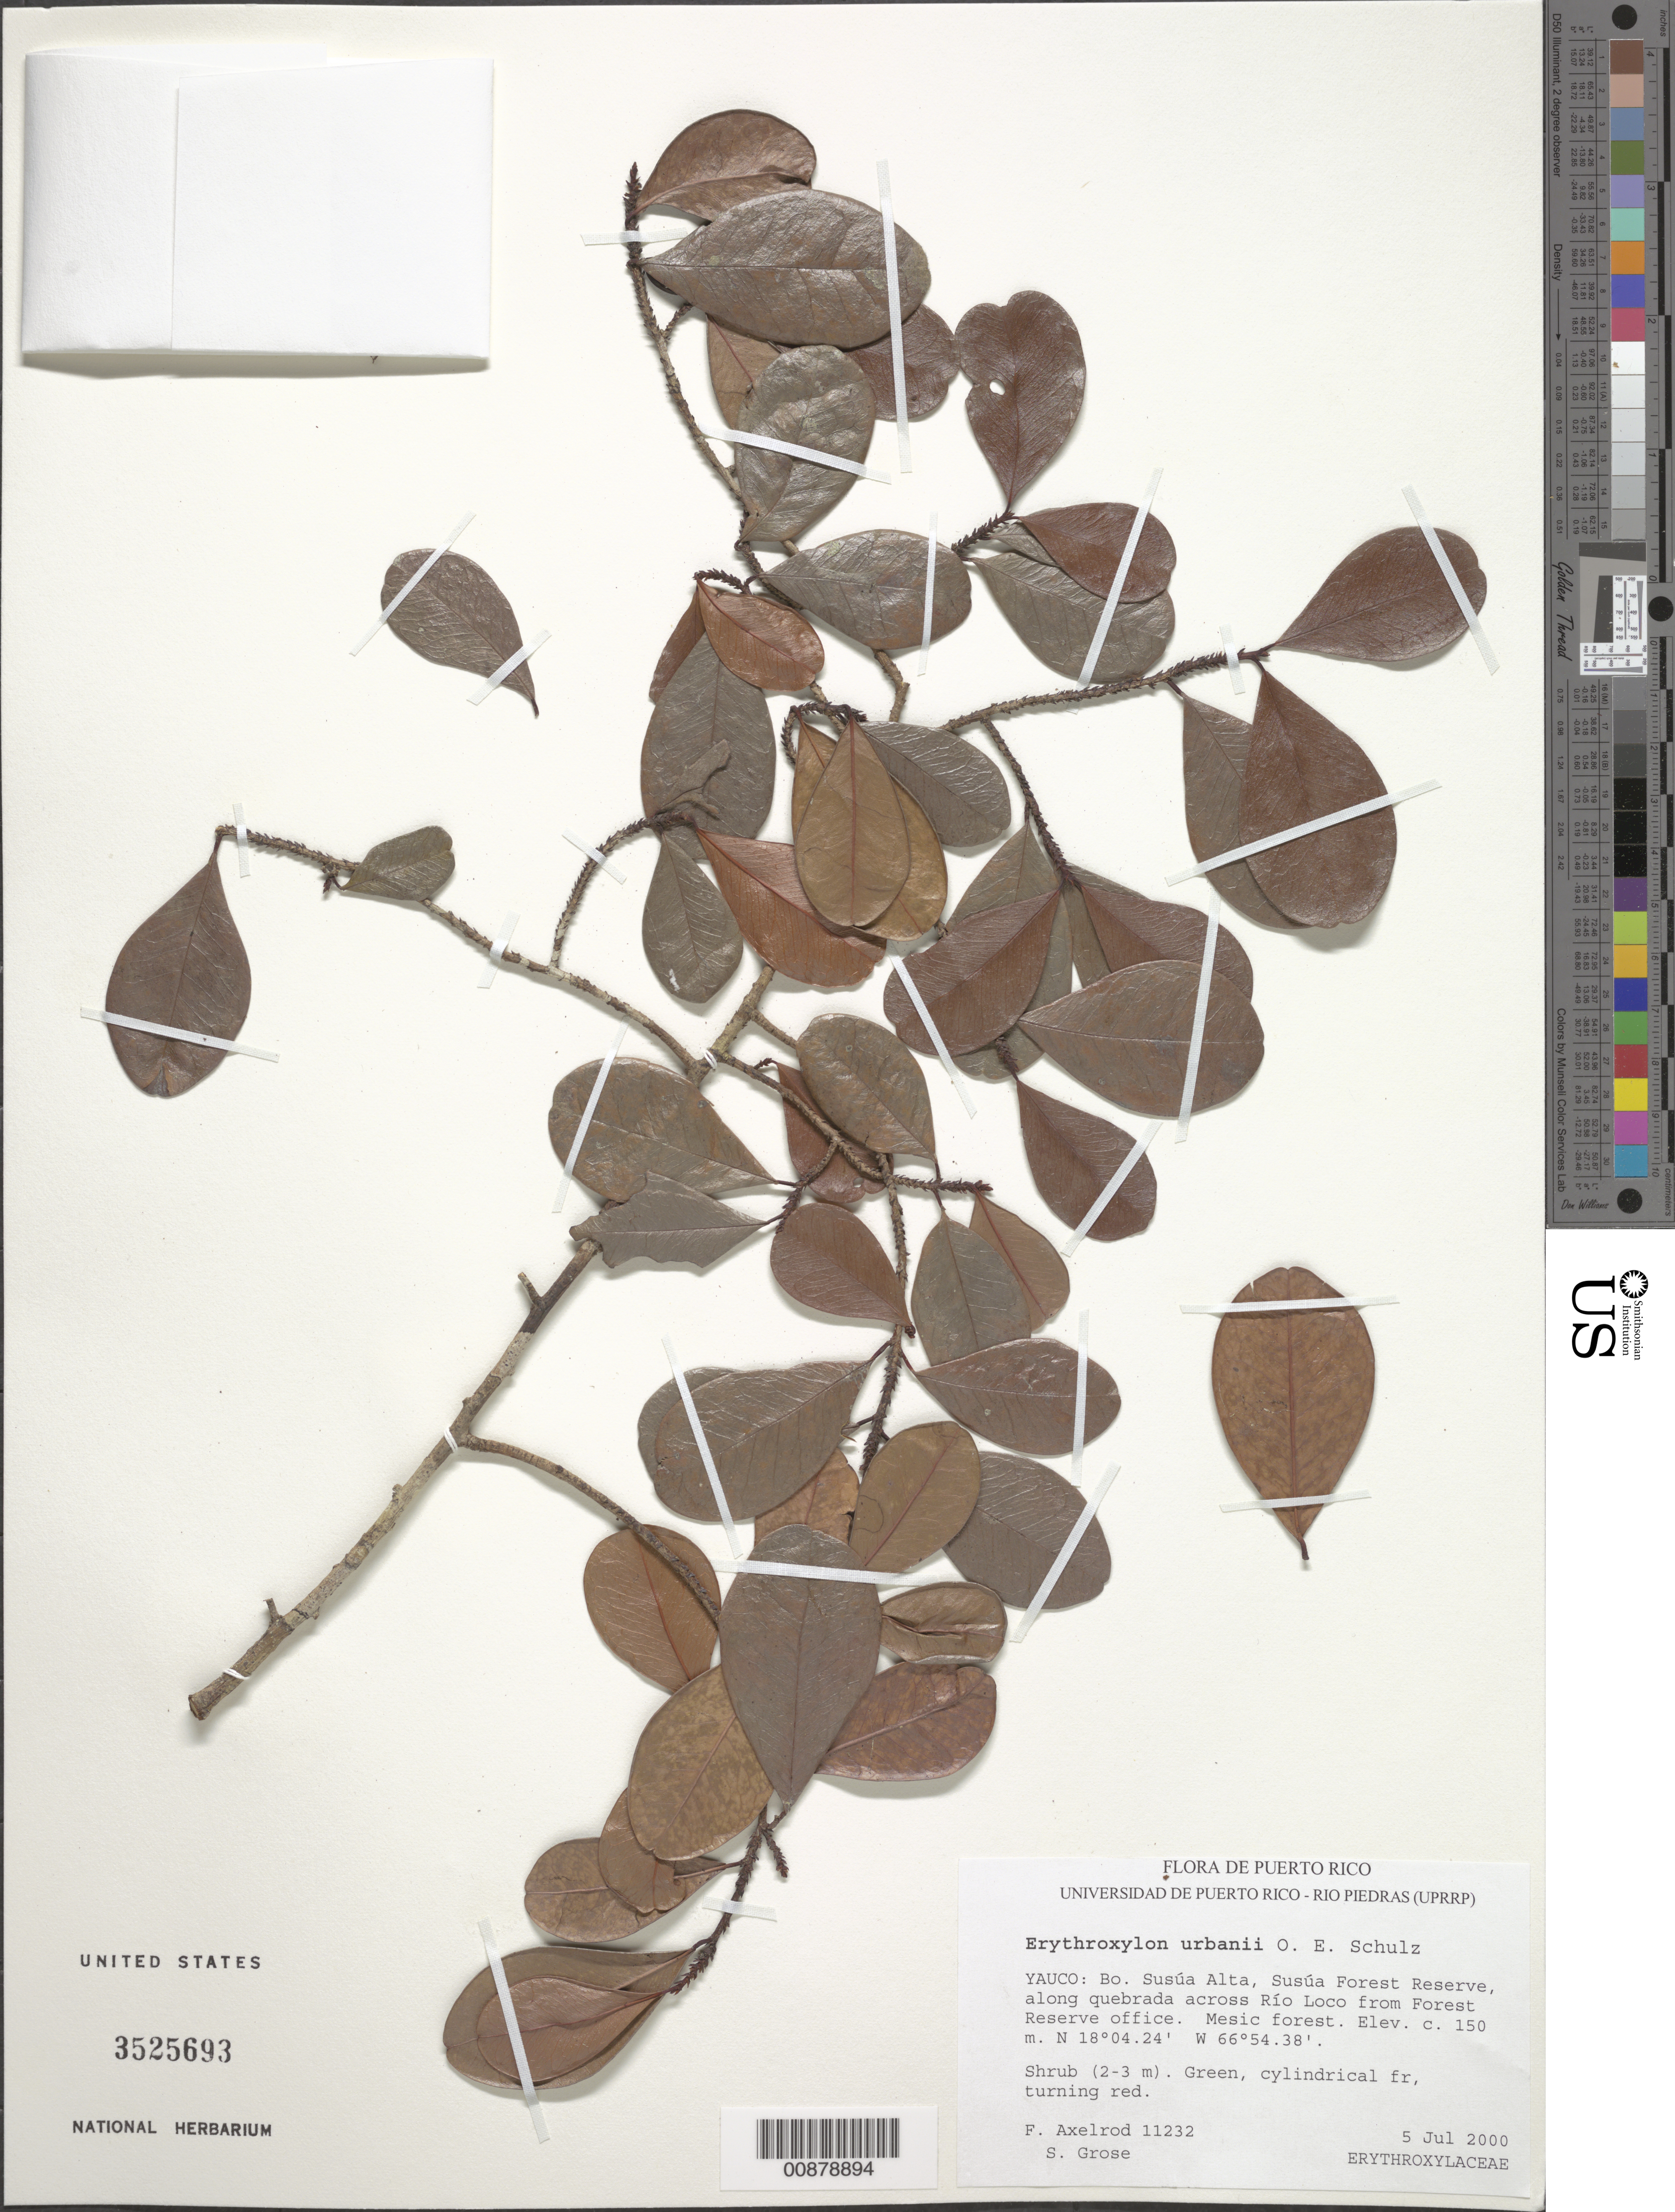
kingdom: Plantae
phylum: Tracheophyta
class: Magnoliopsida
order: Malpighiales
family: Erythroxylaceae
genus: Erythroxylum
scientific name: Erythroxylum urbanii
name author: O.E. Schulz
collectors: F. S. Axelrod & S. Grose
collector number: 11232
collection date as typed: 05 Jul 2000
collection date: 2000-07-05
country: Puerto Rico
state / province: Yauco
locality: Bo. Susúa Alta, Susúa Forest Reserve, along quebrada across Río Loco from Forest Reserve office.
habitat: Mesic forest.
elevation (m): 150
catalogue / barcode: US 3525693